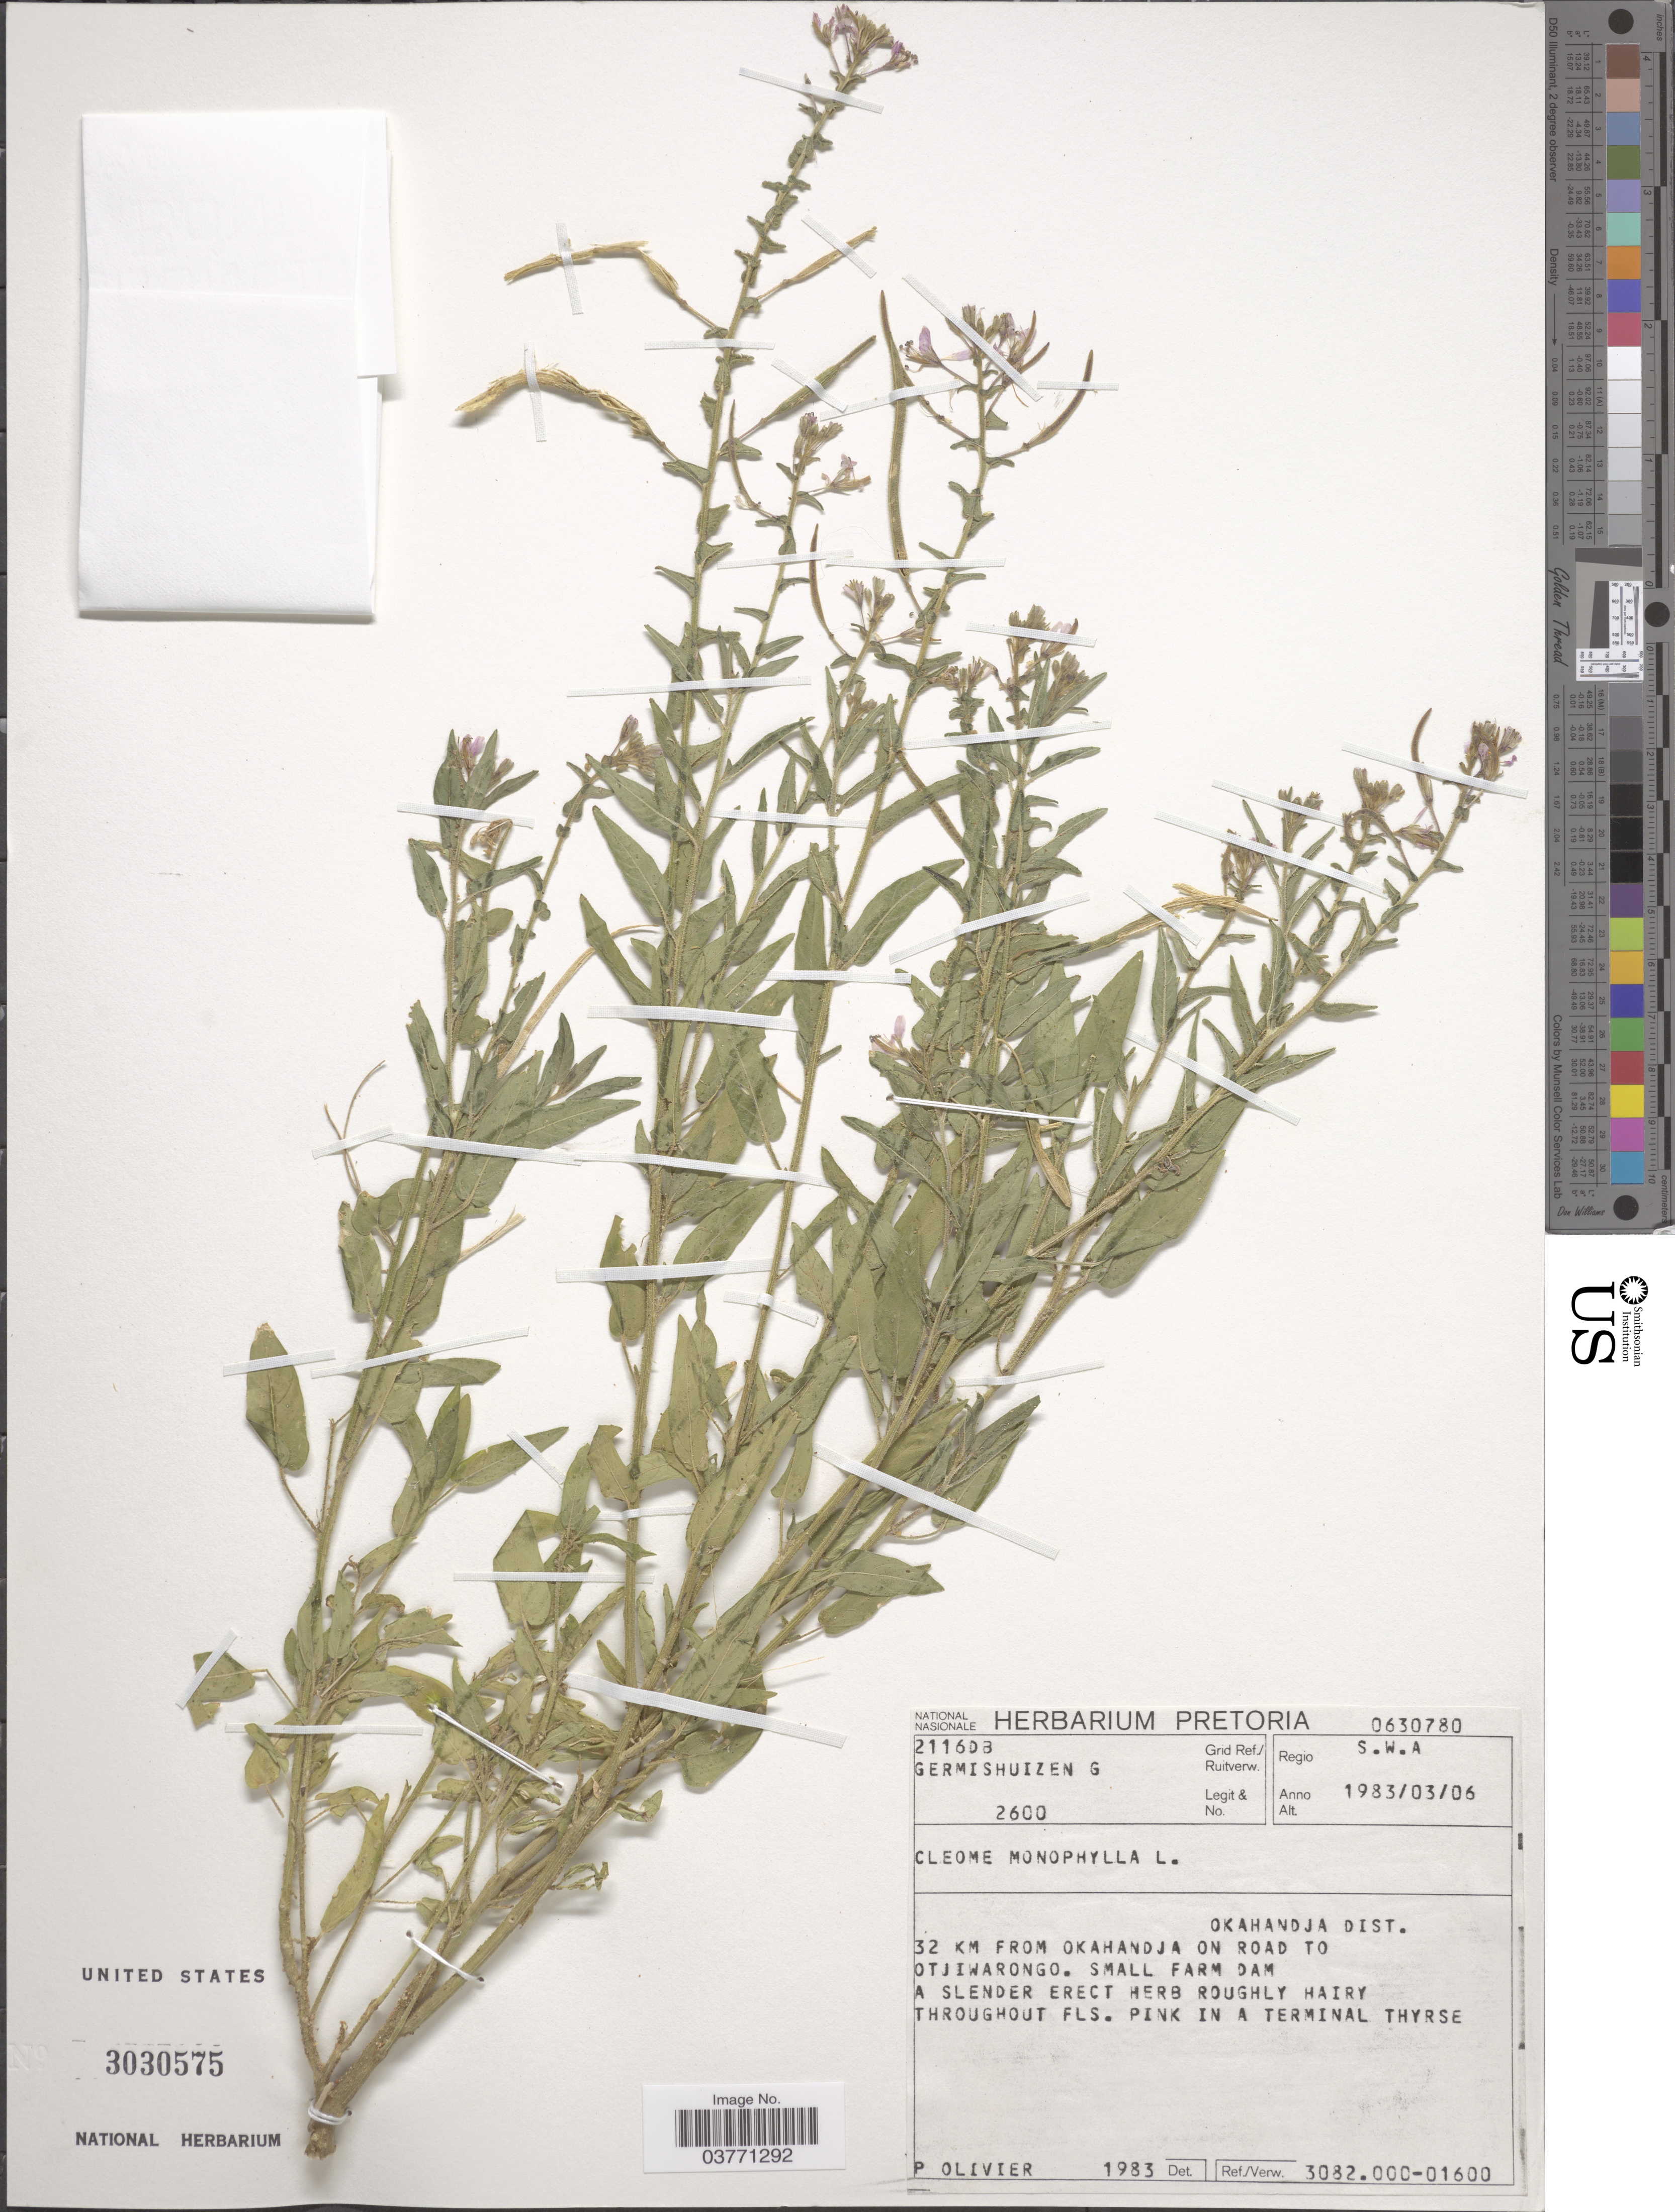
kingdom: Plantae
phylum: Tracheophyta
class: Magnoliopsida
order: Brassicales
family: Cleomaceae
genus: Sieruela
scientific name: Sieruela monophylla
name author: (L.) Roalson & J.C. Hall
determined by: Strong, M. T., (US), Smithsonian Institution - National Museum of Natural History (UNITED STATES)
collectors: G. Germishuizen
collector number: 2600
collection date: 1983-03-06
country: Namibia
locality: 2116DB Grid Ref./ Ruitverw. Regio S. W. A. Okahandja Dist. 32 km from Okahandja on road to Otjiwarongo. Small farm dam.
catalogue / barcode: US 3030575